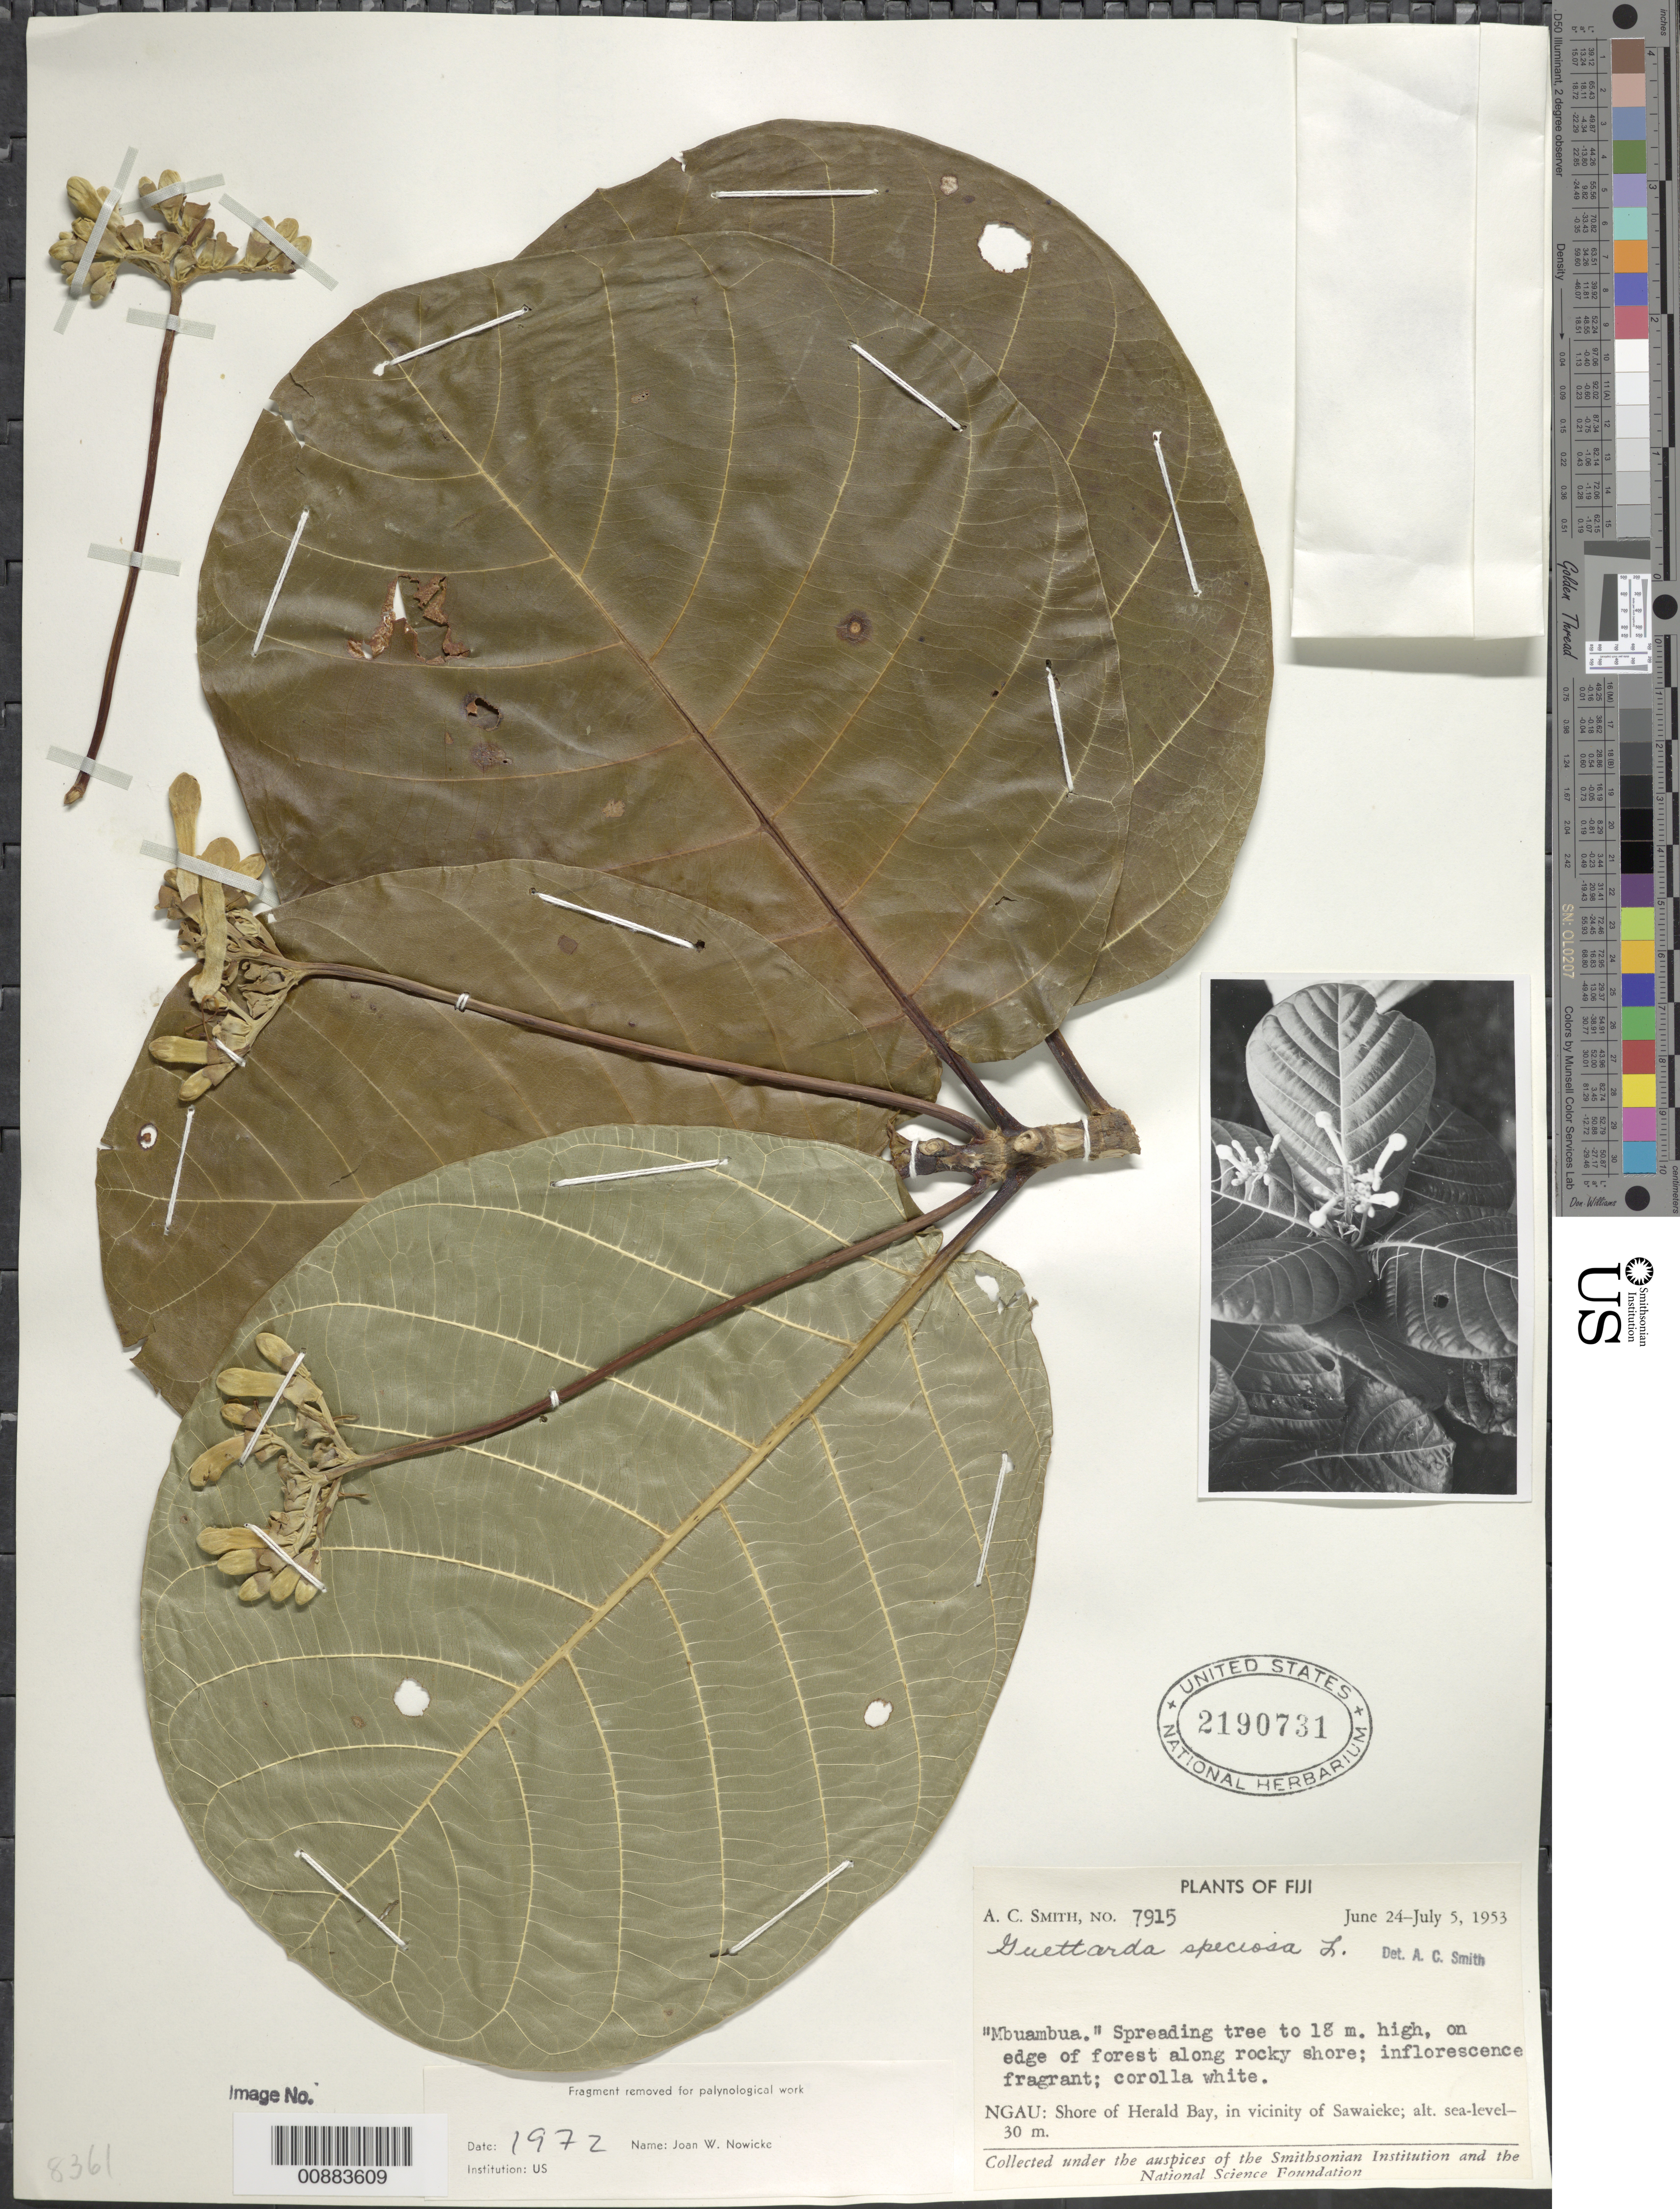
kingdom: Plantae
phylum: Tracheophyta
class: Magnoliopsida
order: Gentianales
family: Rubiaceae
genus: Guettarda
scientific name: Guettarda speciosa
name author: L.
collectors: A. C. Smith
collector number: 7915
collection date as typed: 24 Jun 1953 to 05 Jul 1953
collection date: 1953-06-24/1953-07-05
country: Fiji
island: Gau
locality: Gau (Ngau) on edge of forest along rocky shore. Shore of Herald Bay, in vicinity of Sawaicke.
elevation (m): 30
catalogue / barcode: US 2190731